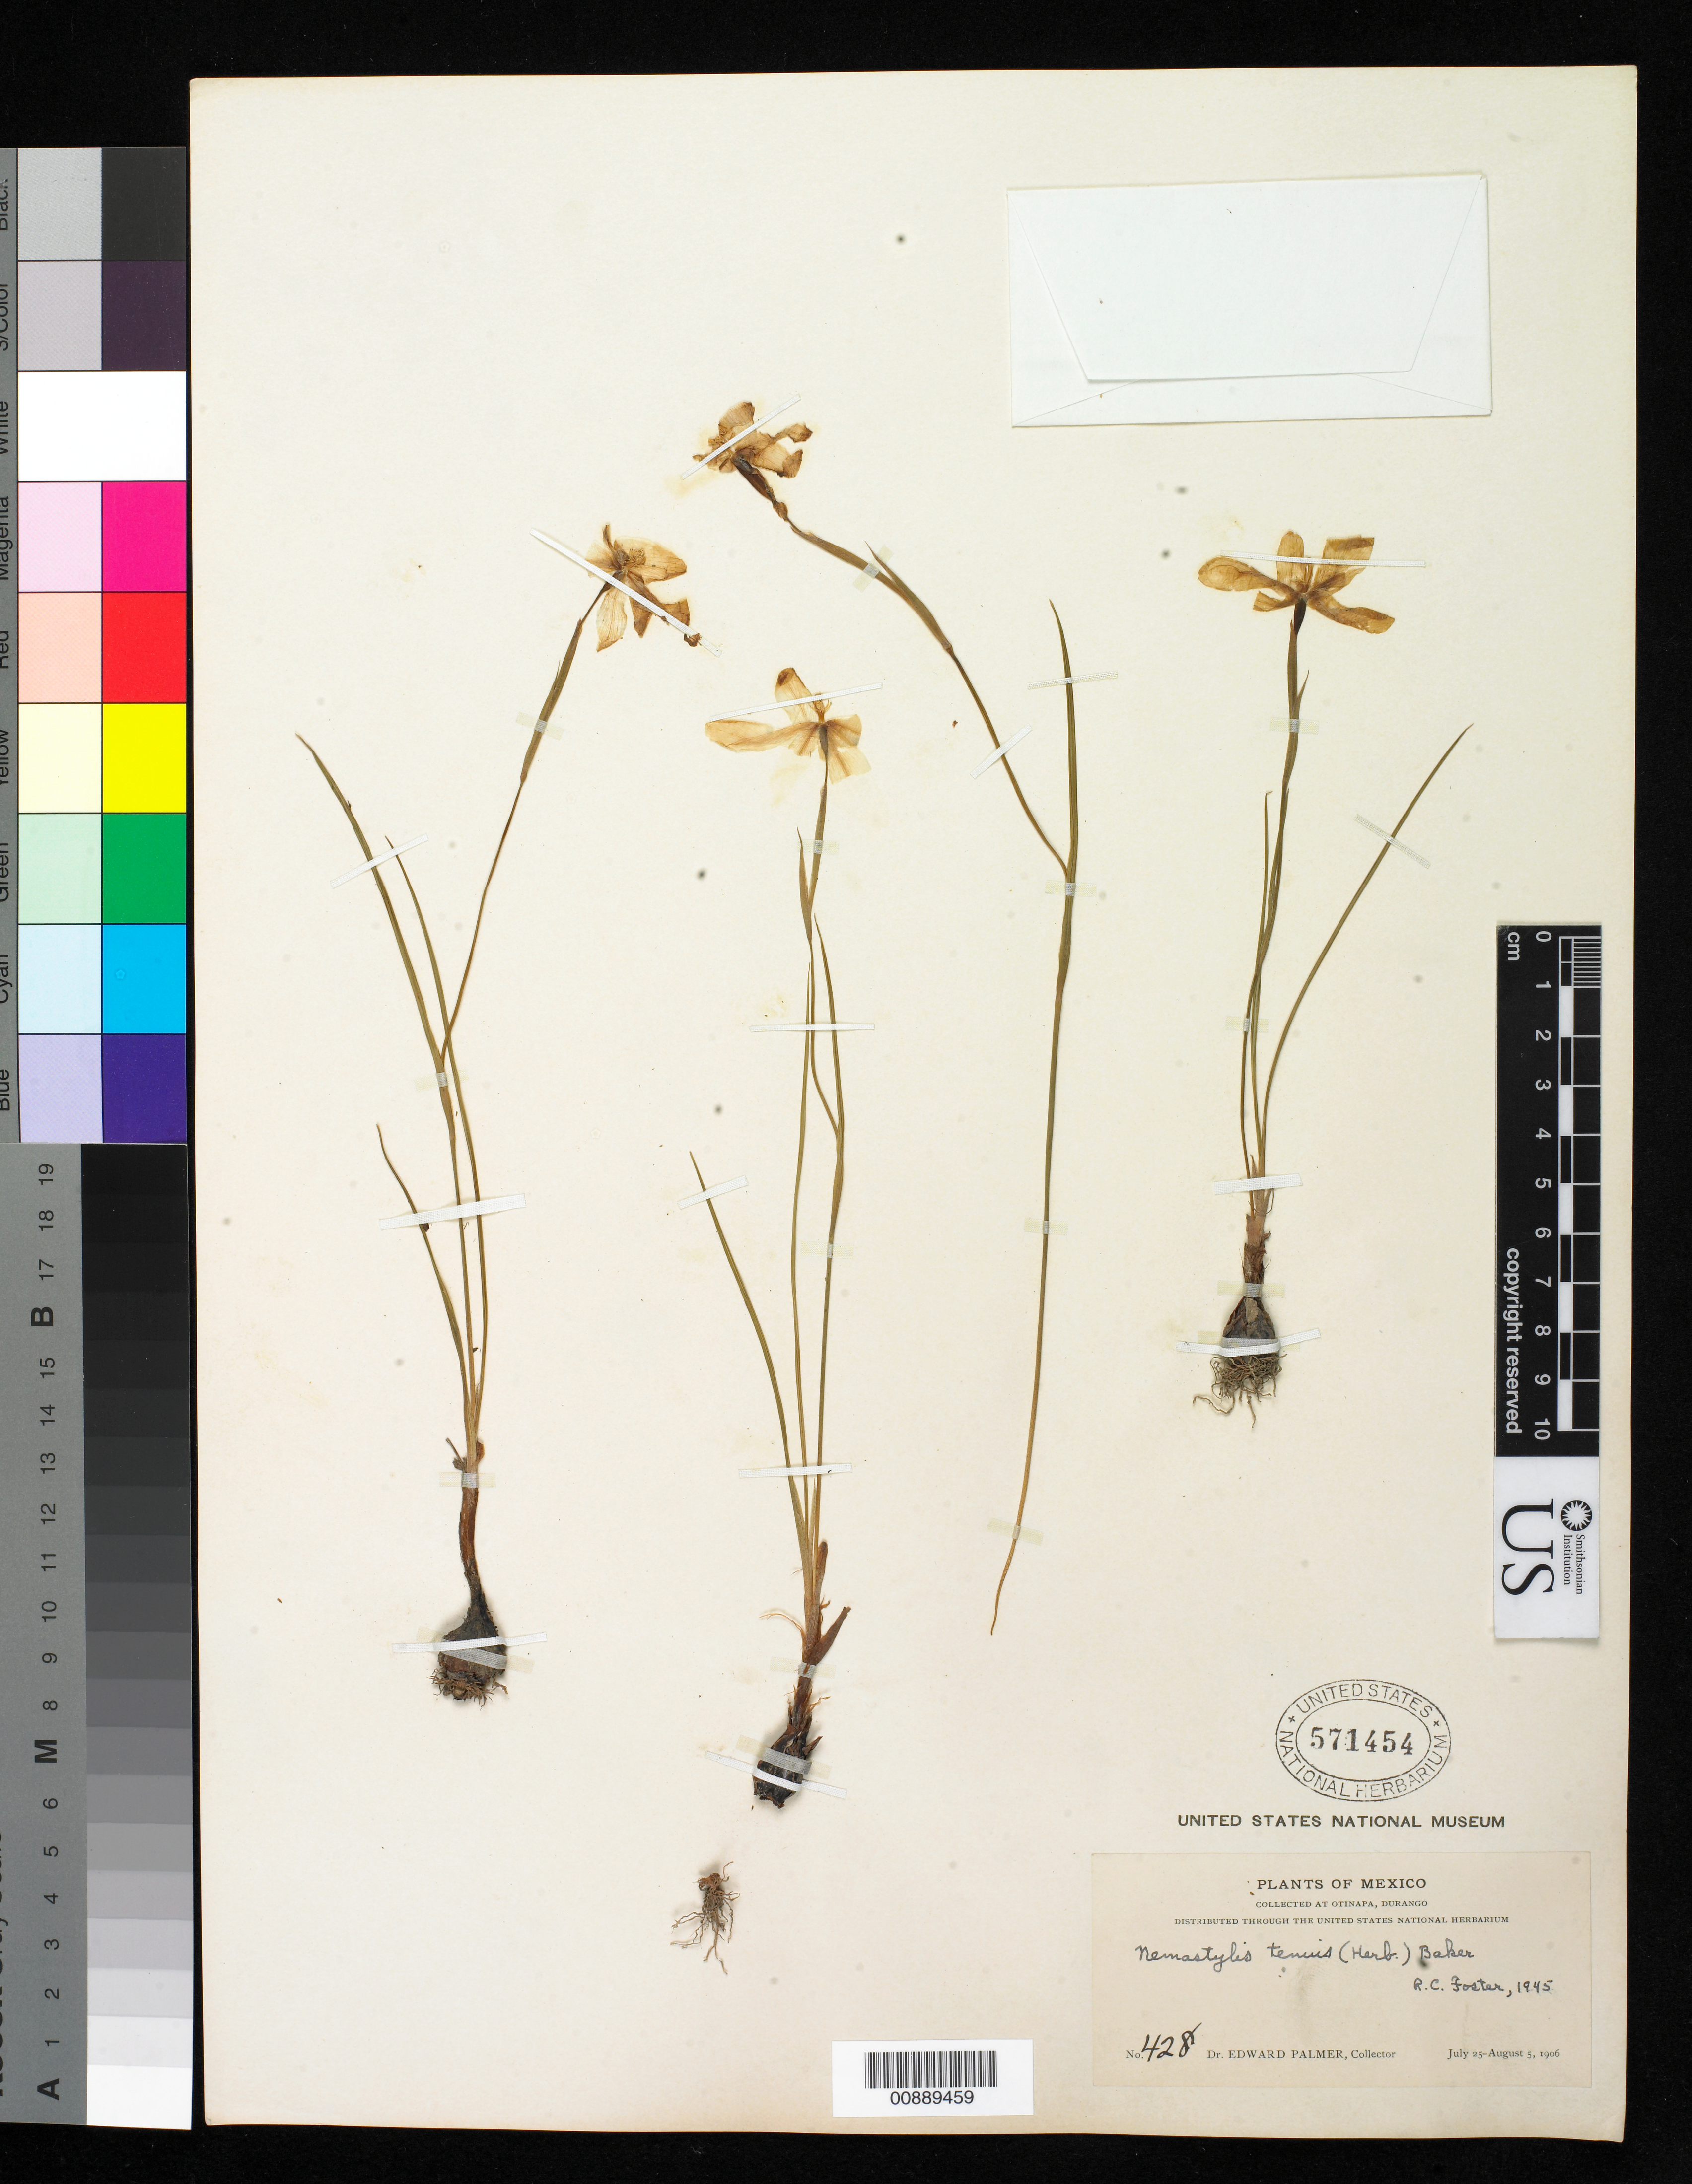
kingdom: Plantae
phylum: Tracheophyta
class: Liliopsida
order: Asparagales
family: Iridaceae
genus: Nemastylis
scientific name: Nemastylis tenuis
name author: (Herb.) S. Watson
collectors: E. Palmer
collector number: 428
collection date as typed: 25 Jul 1906 to 05 Aug 1906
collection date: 1906-07-25/1906-08-05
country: Mexico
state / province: Durango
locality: Otinapa, Durango.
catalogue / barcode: US 571454